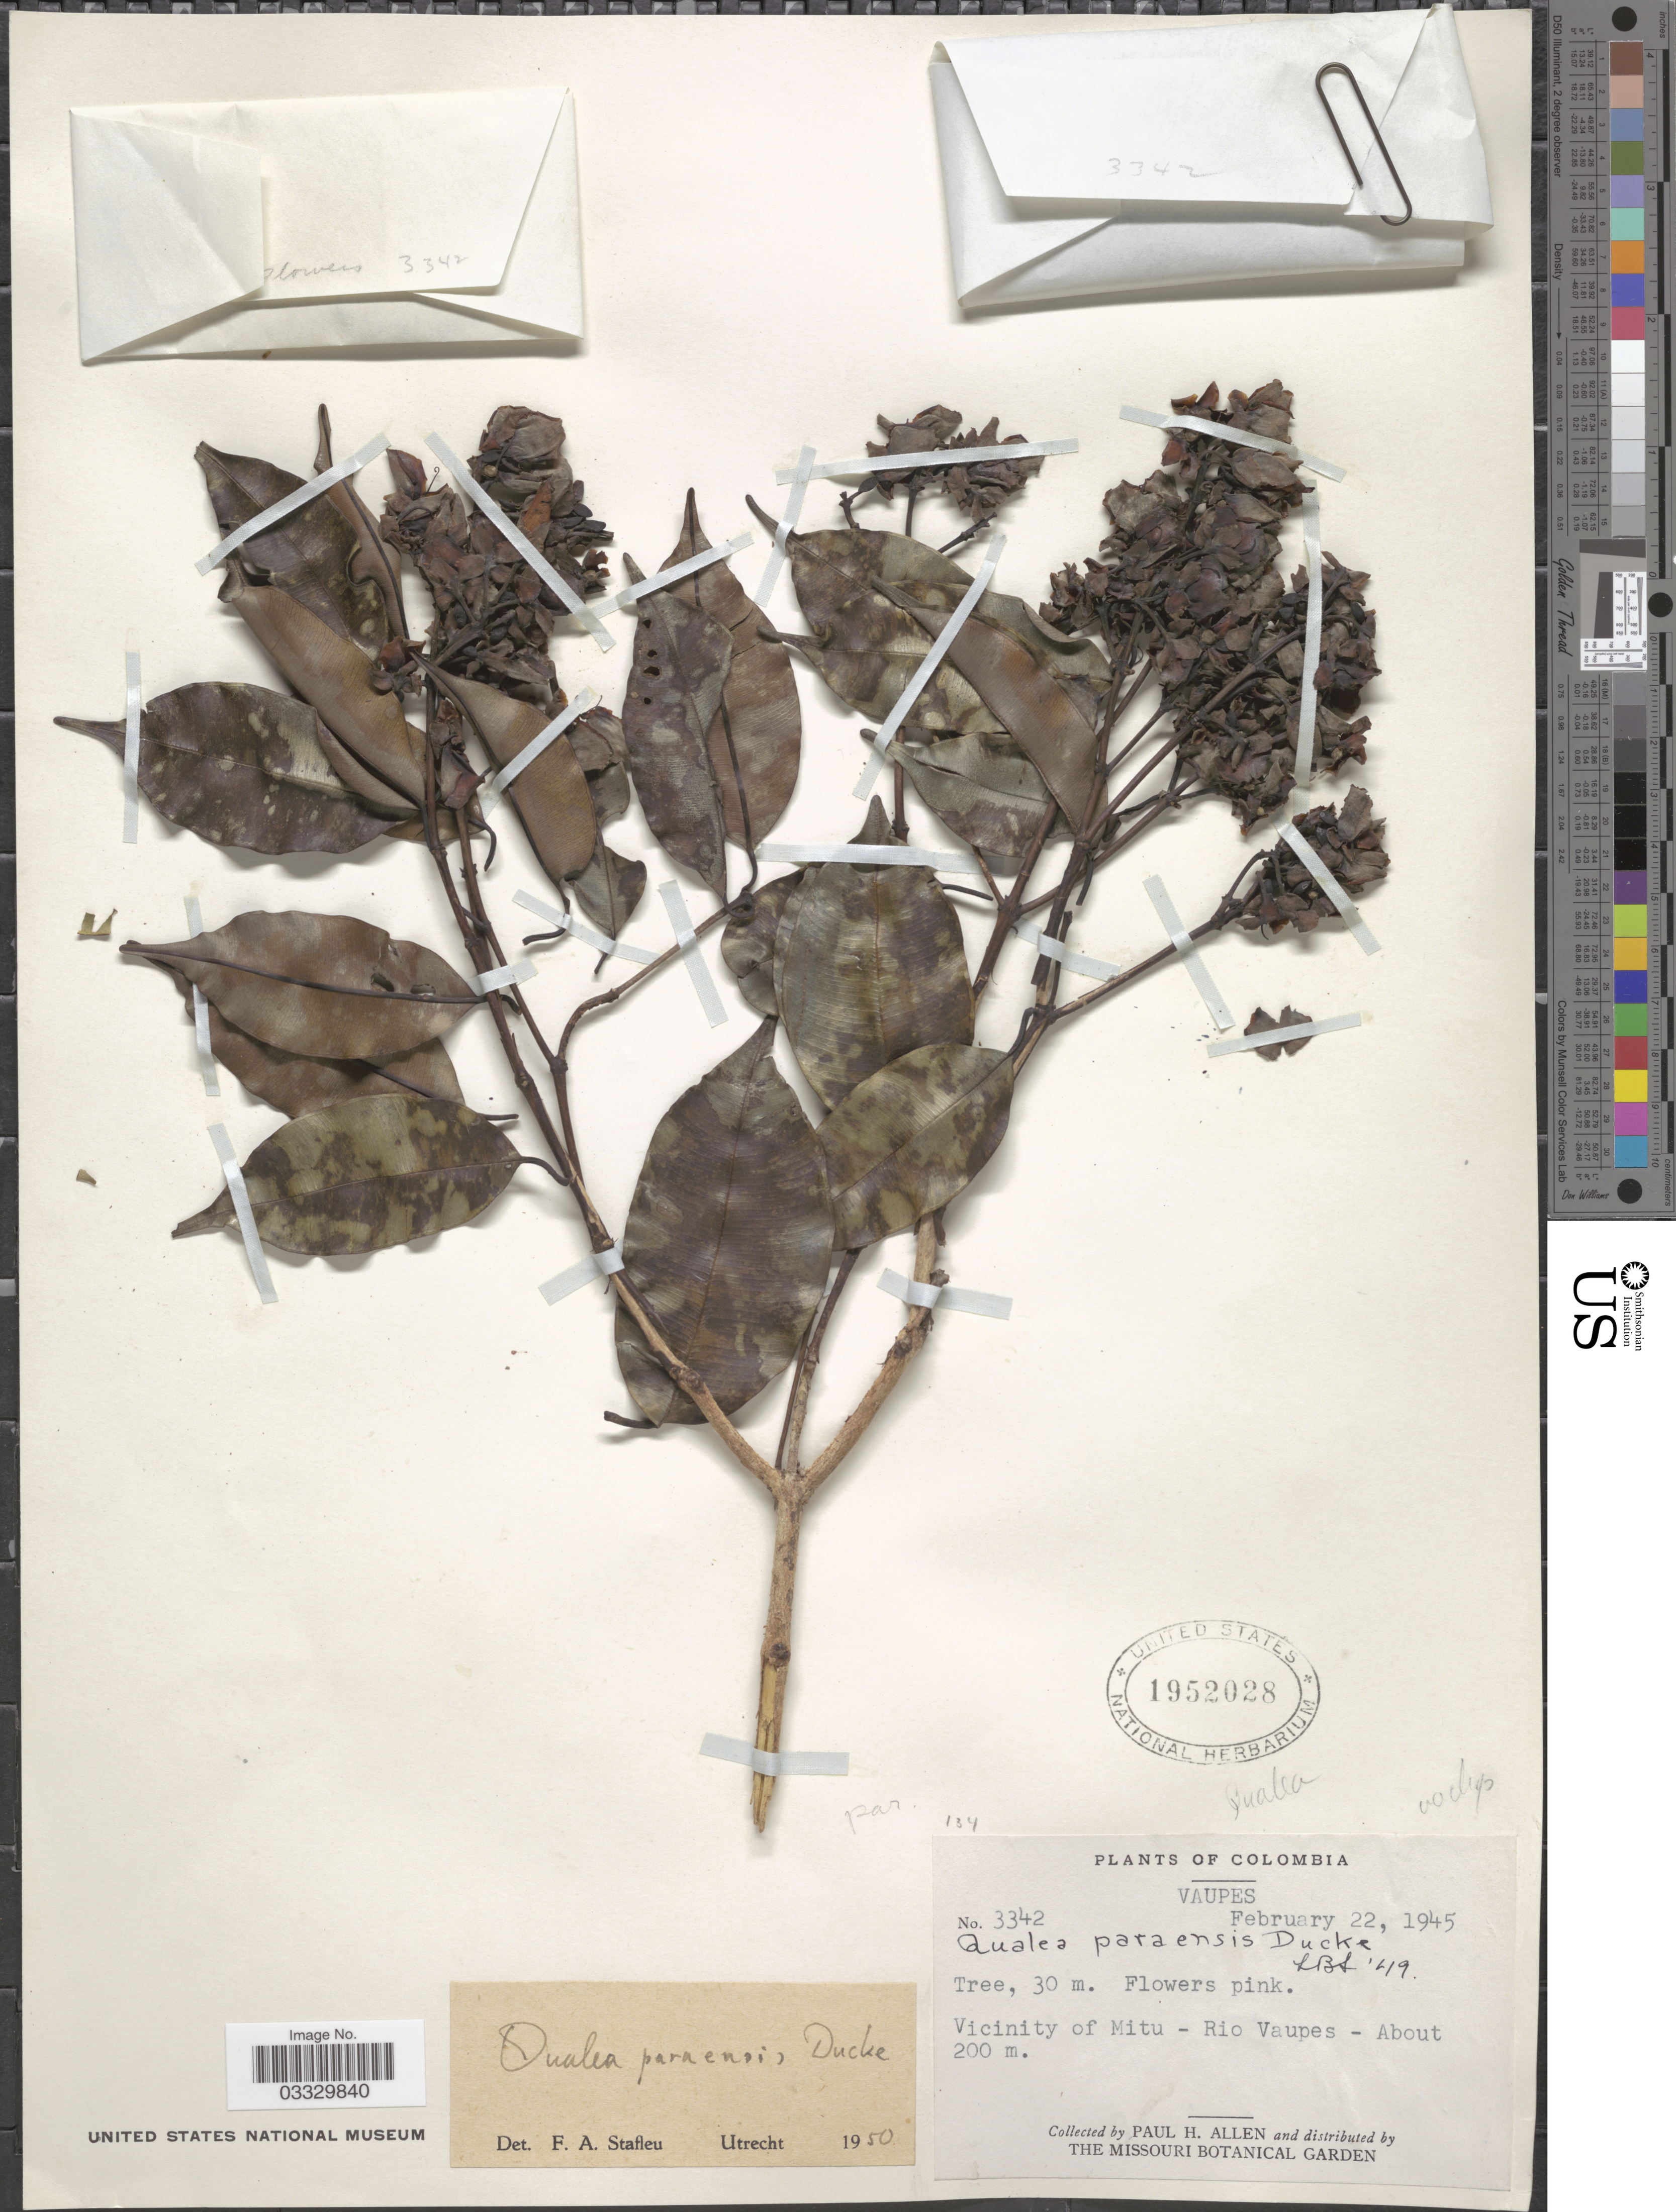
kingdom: Plantae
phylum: Tracheophyta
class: Magnoliopsida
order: Myrtales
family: Vochysiaceae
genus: Qualea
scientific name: Qualea paraensis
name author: Ducke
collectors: P. H. Allen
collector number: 3342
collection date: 1945-02-22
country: Colombia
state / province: Vaupés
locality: Vicinity of Mitu - Rio Vaupes.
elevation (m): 200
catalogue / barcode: US 1952028